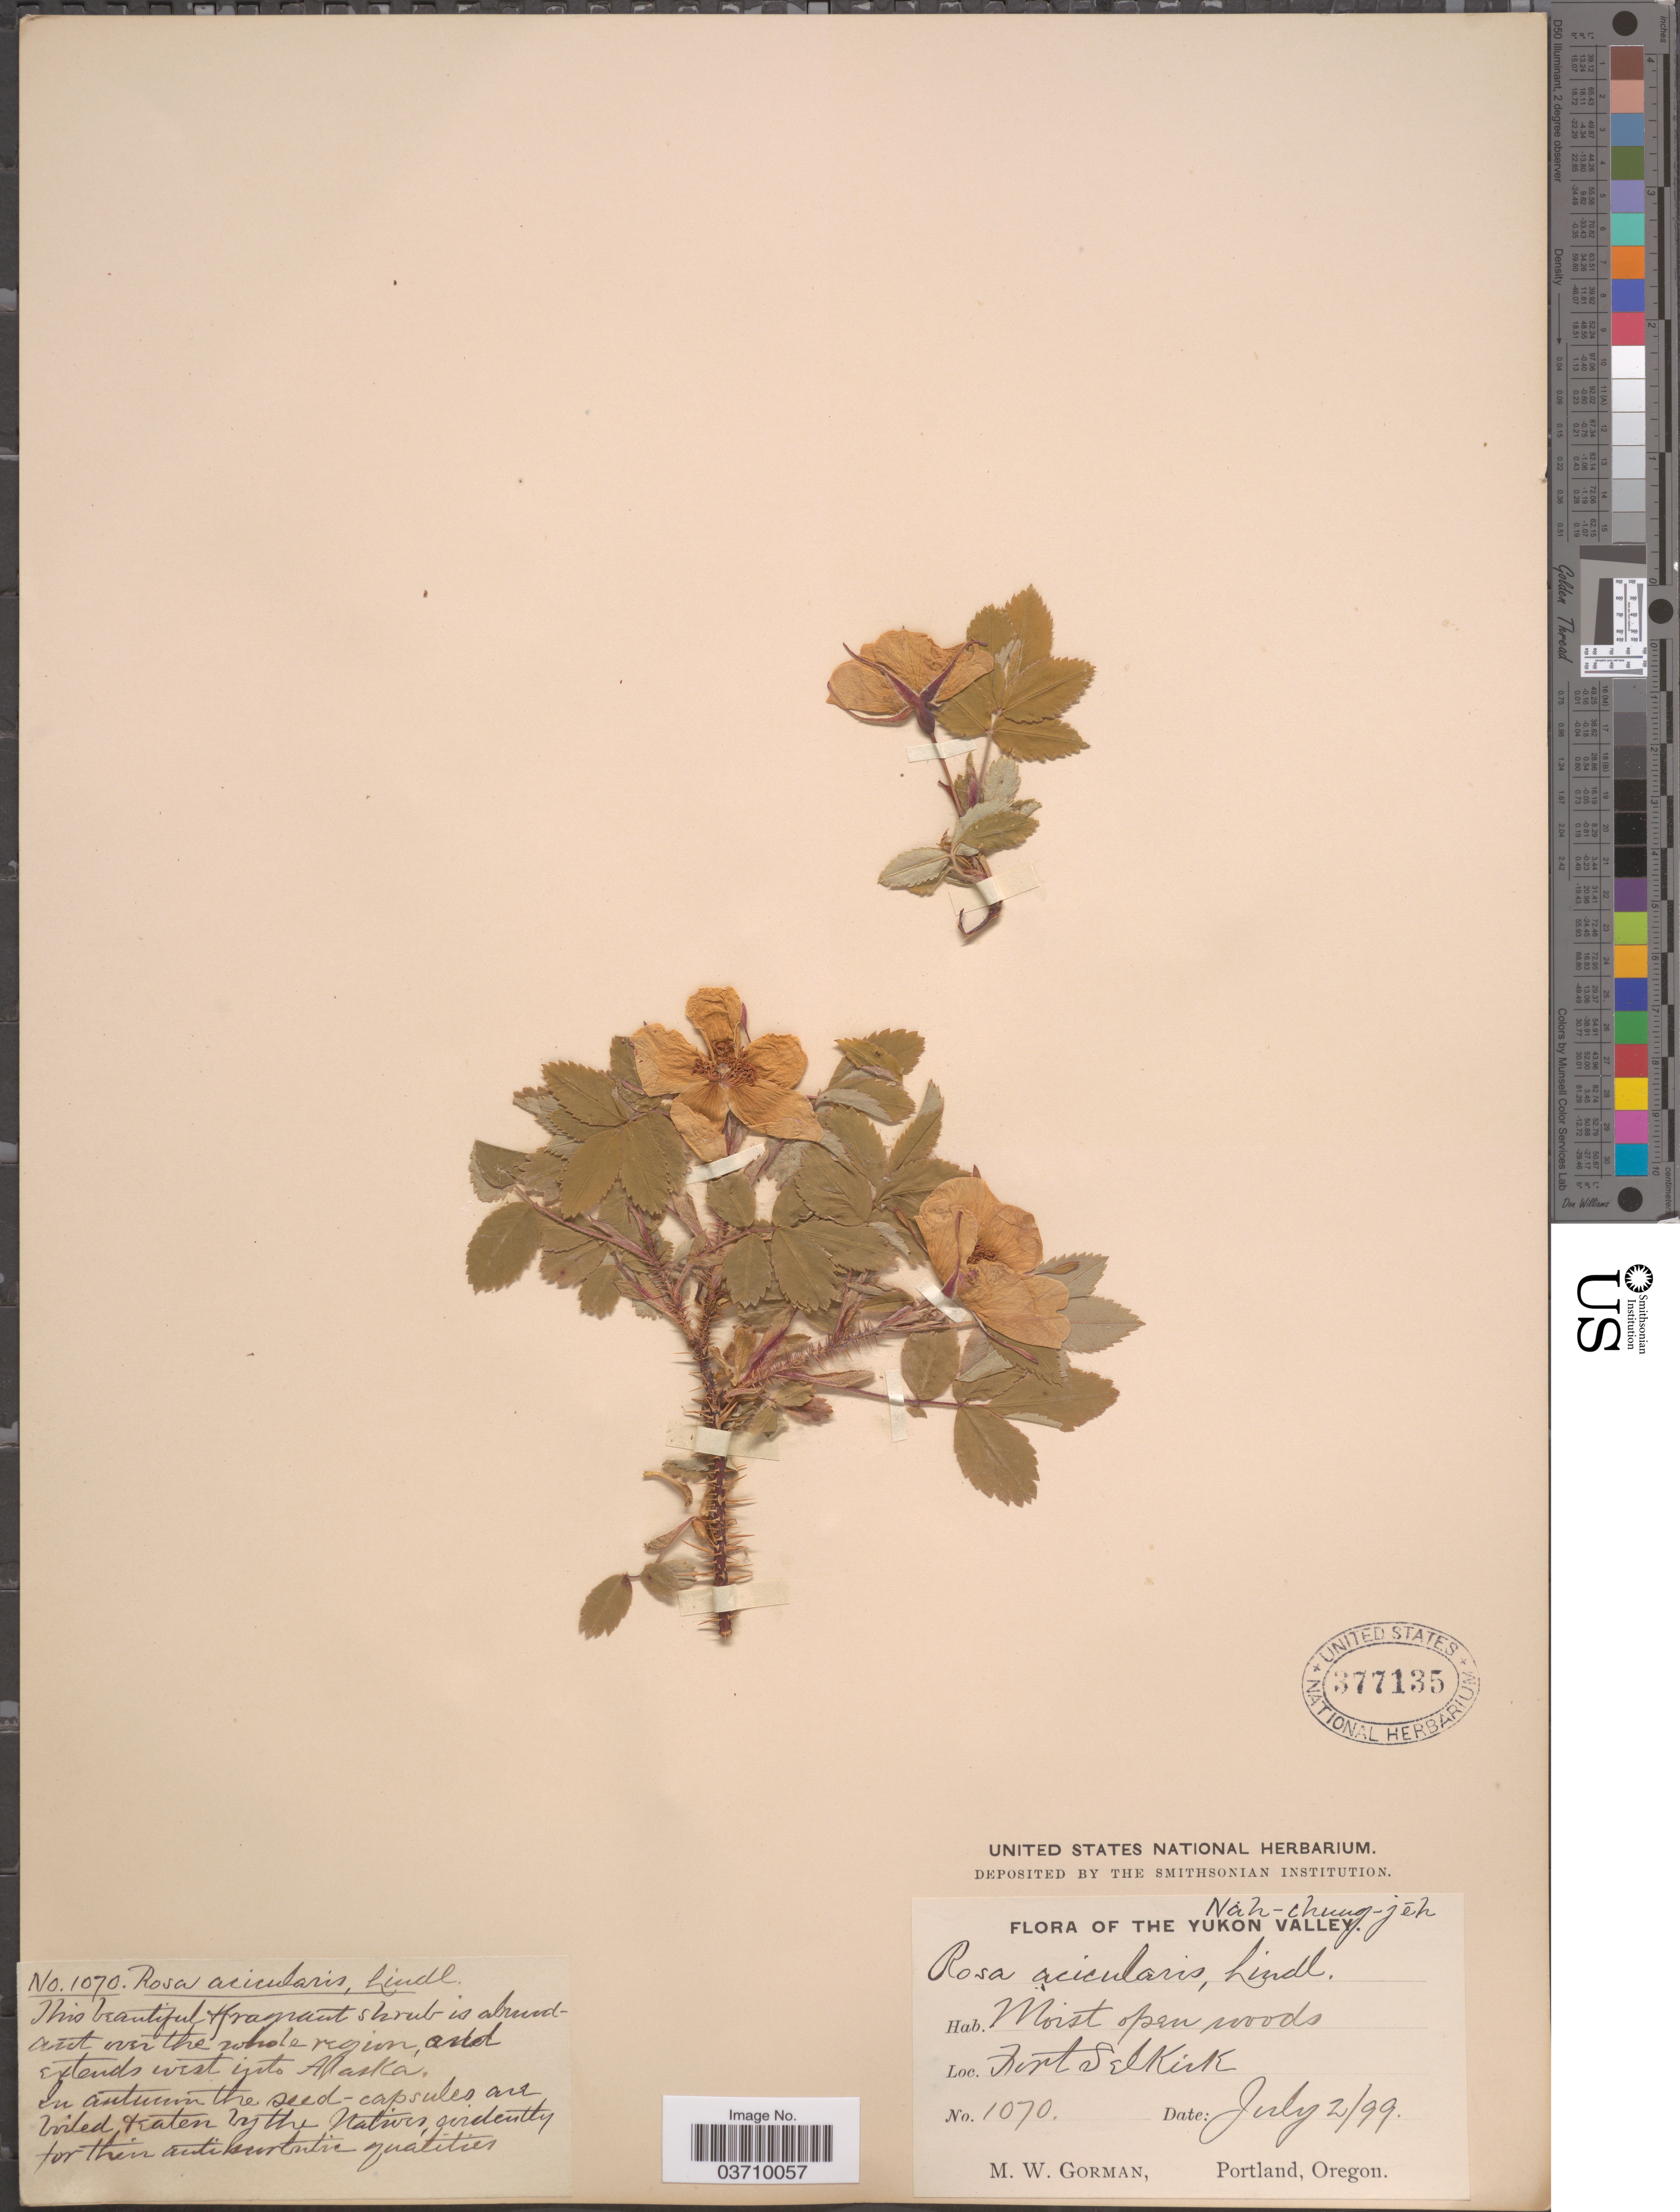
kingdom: Plantae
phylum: Tracheophyta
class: Magnoliopsida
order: Rosales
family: Rosaceae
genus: Rosa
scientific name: Rosa acicularis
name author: Lindl.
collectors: M. W. Gorman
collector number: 1070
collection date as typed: Transcribed d/m/y: 2/7/99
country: Canada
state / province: Yukon Territory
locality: The Yukon Valley. Fort Selkirk.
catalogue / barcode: US 377135